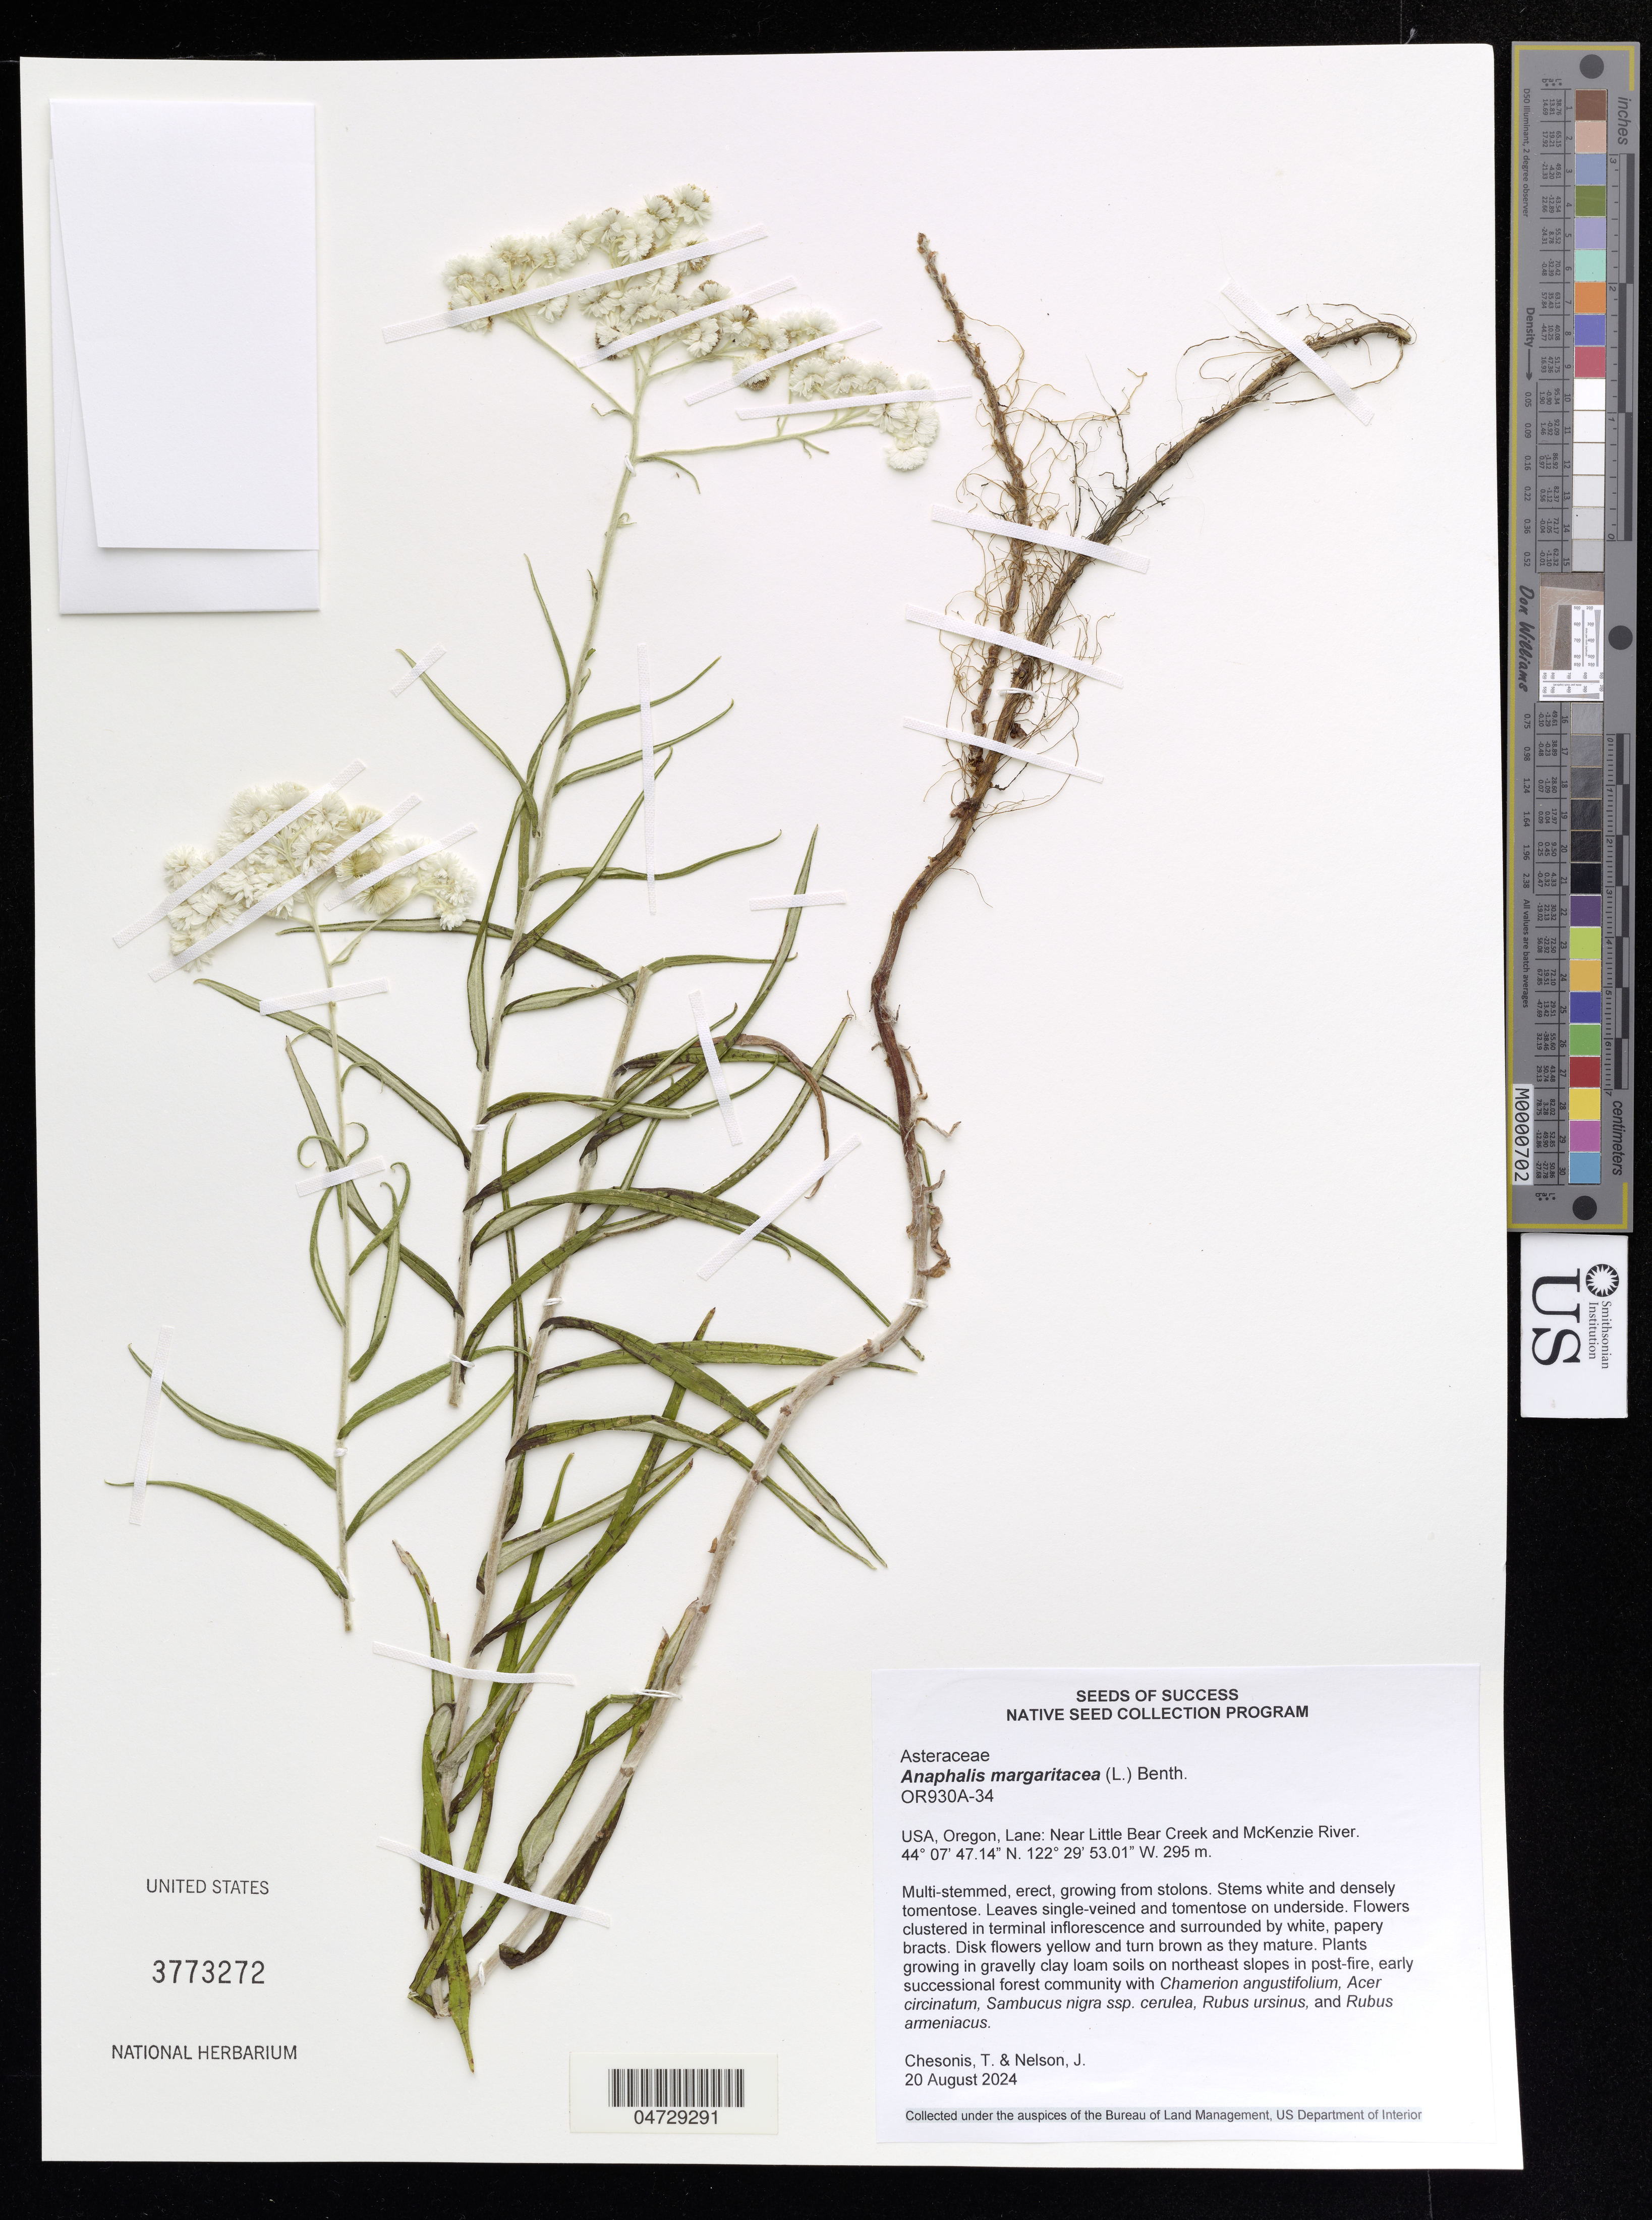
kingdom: Plantae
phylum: Tracheophyta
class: Magnoliopsida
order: Asterales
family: Asteraceae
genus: Anaphalis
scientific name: Anaphalis margaritacea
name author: (L.) Benth. & Hook. f.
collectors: T. Chesonis & J. Nelson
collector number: OR930A-34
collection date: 2024-08-20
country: United States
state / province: Oregon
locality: Lane: Near Little Bear Creek and McKenzie River.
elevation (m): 295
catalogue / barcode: US 3773272